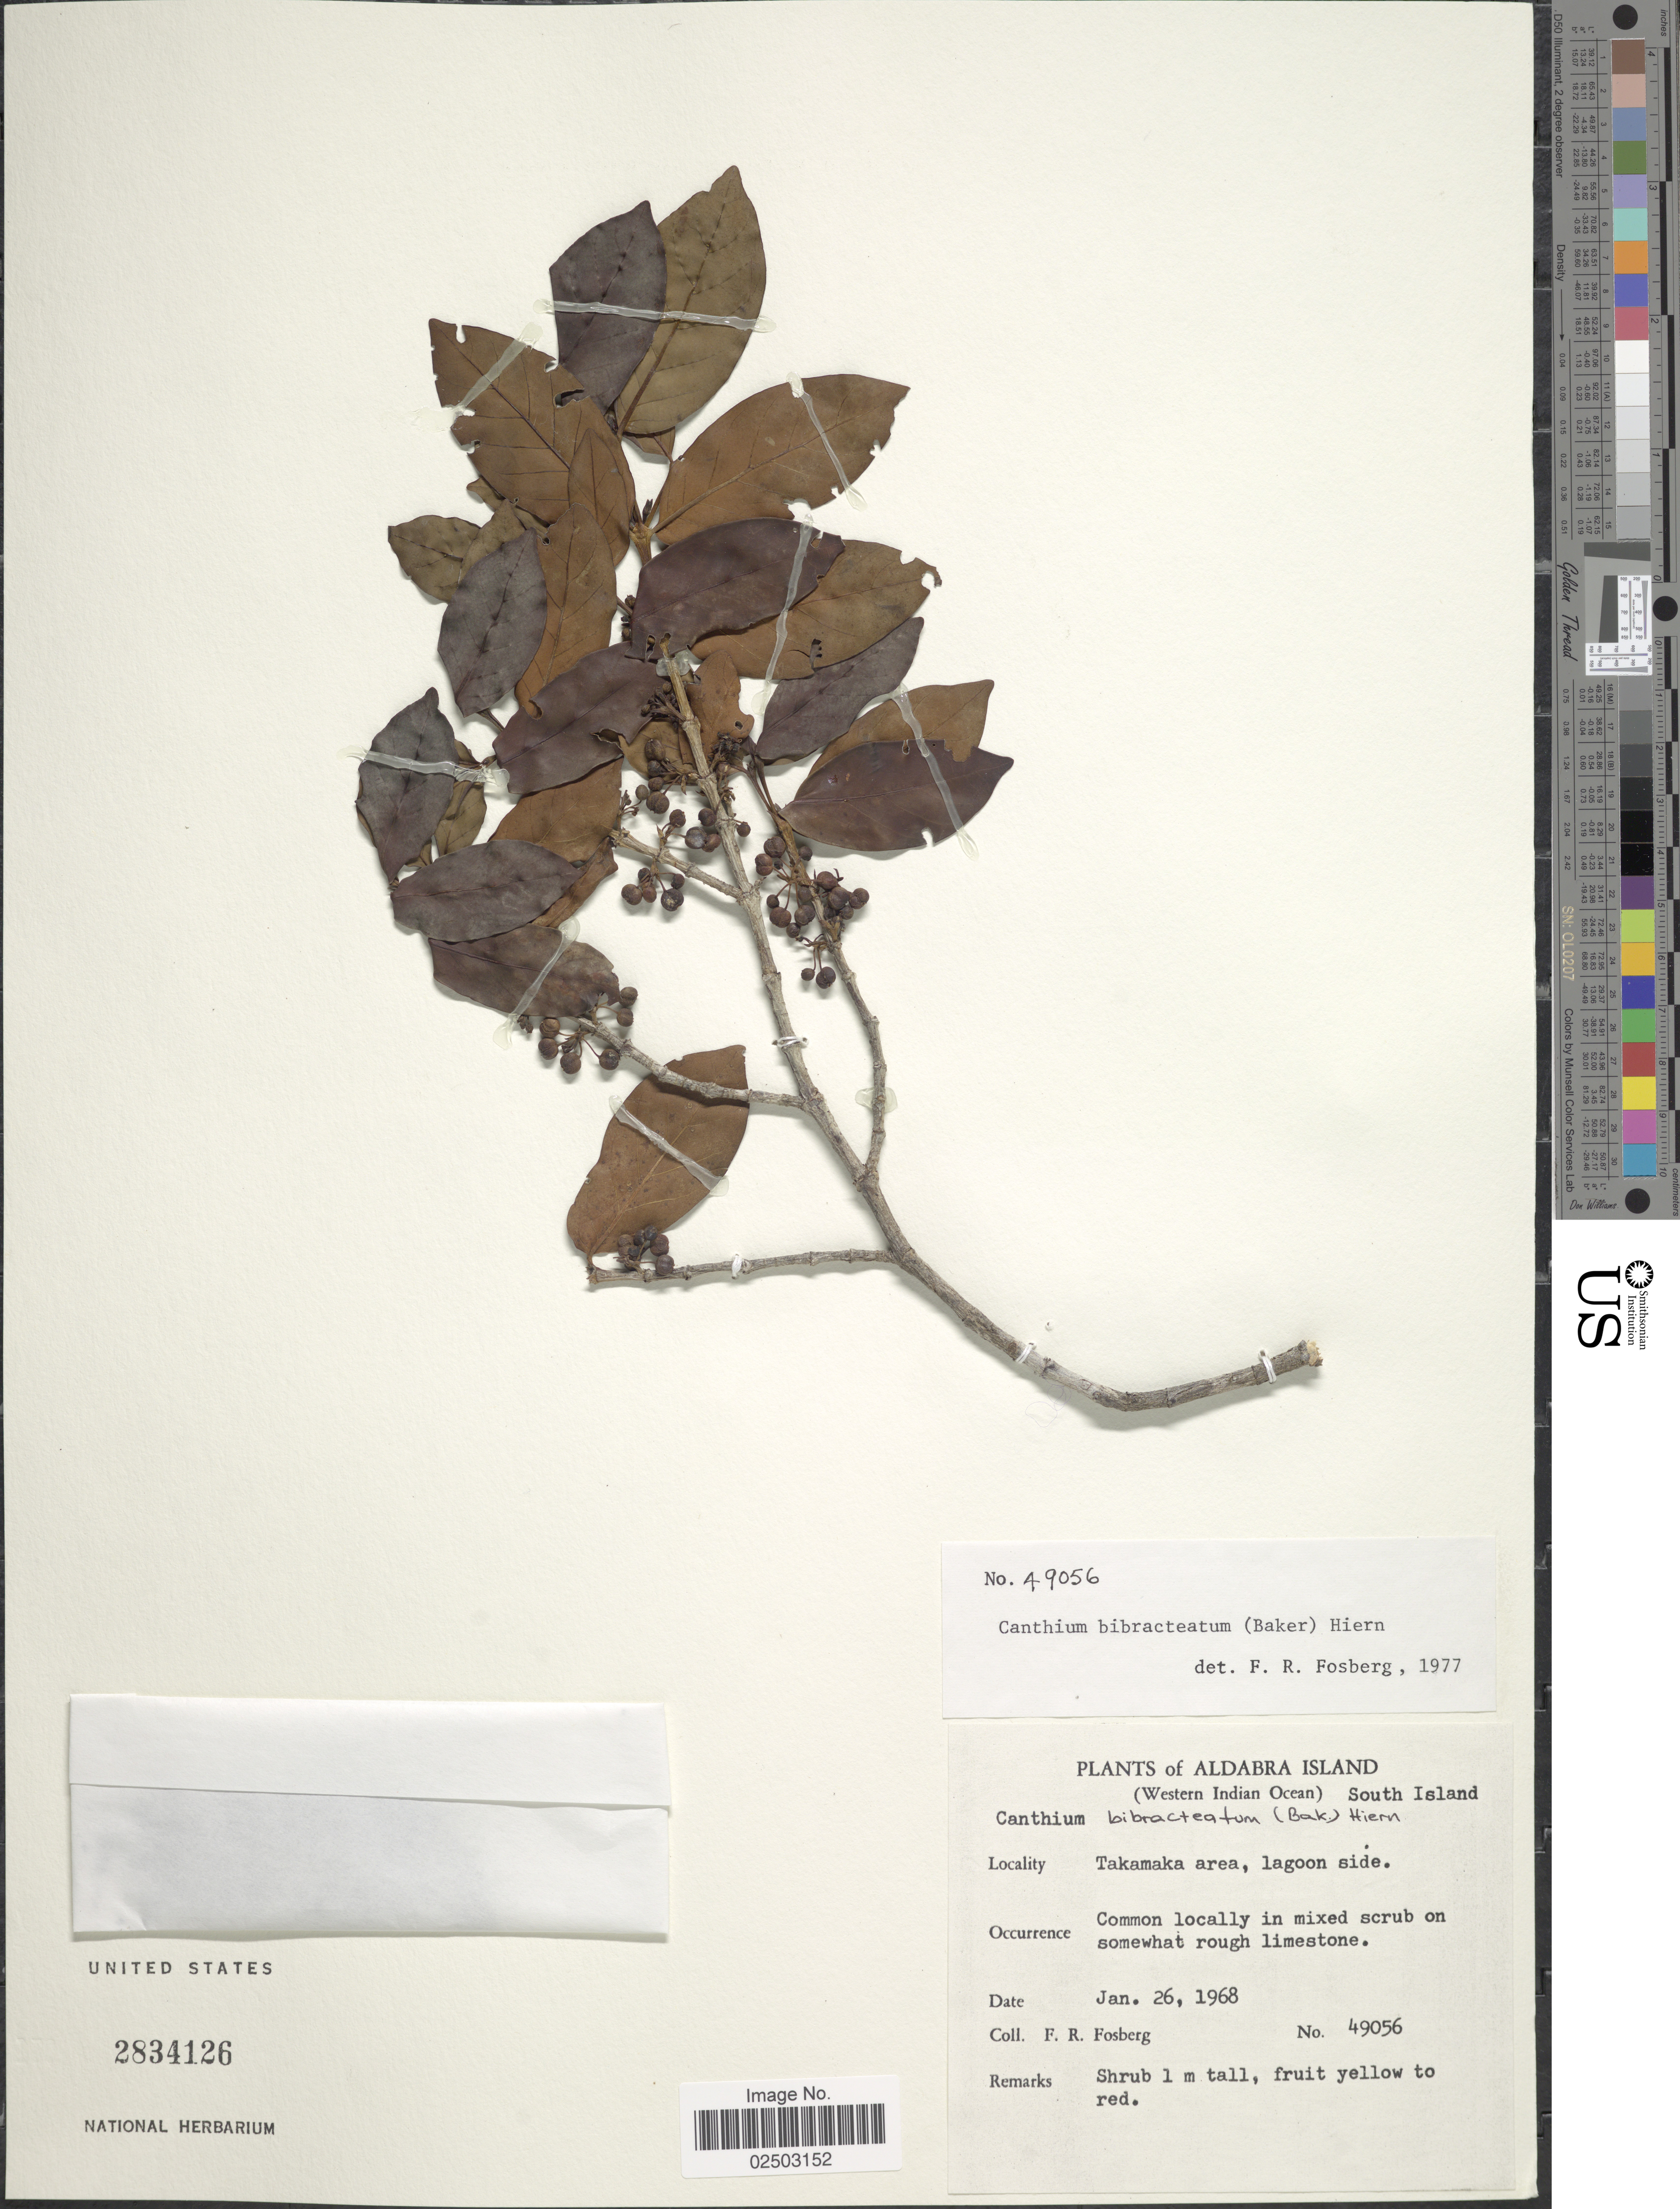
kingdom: Plantae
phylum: Tracheophyta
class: Magnoliopsida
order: Gentianales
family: Rubiaceae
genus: Canthium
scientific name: Canthium bibracteatum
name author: (Baker) Hiern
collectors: F. R. Fosberg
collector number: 49056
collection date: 1968-01-26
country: Seychelles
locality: Aldabra Island (Western Indian Ocean) South Island, Takamaka area, lagoon side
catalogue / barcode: US 2834126